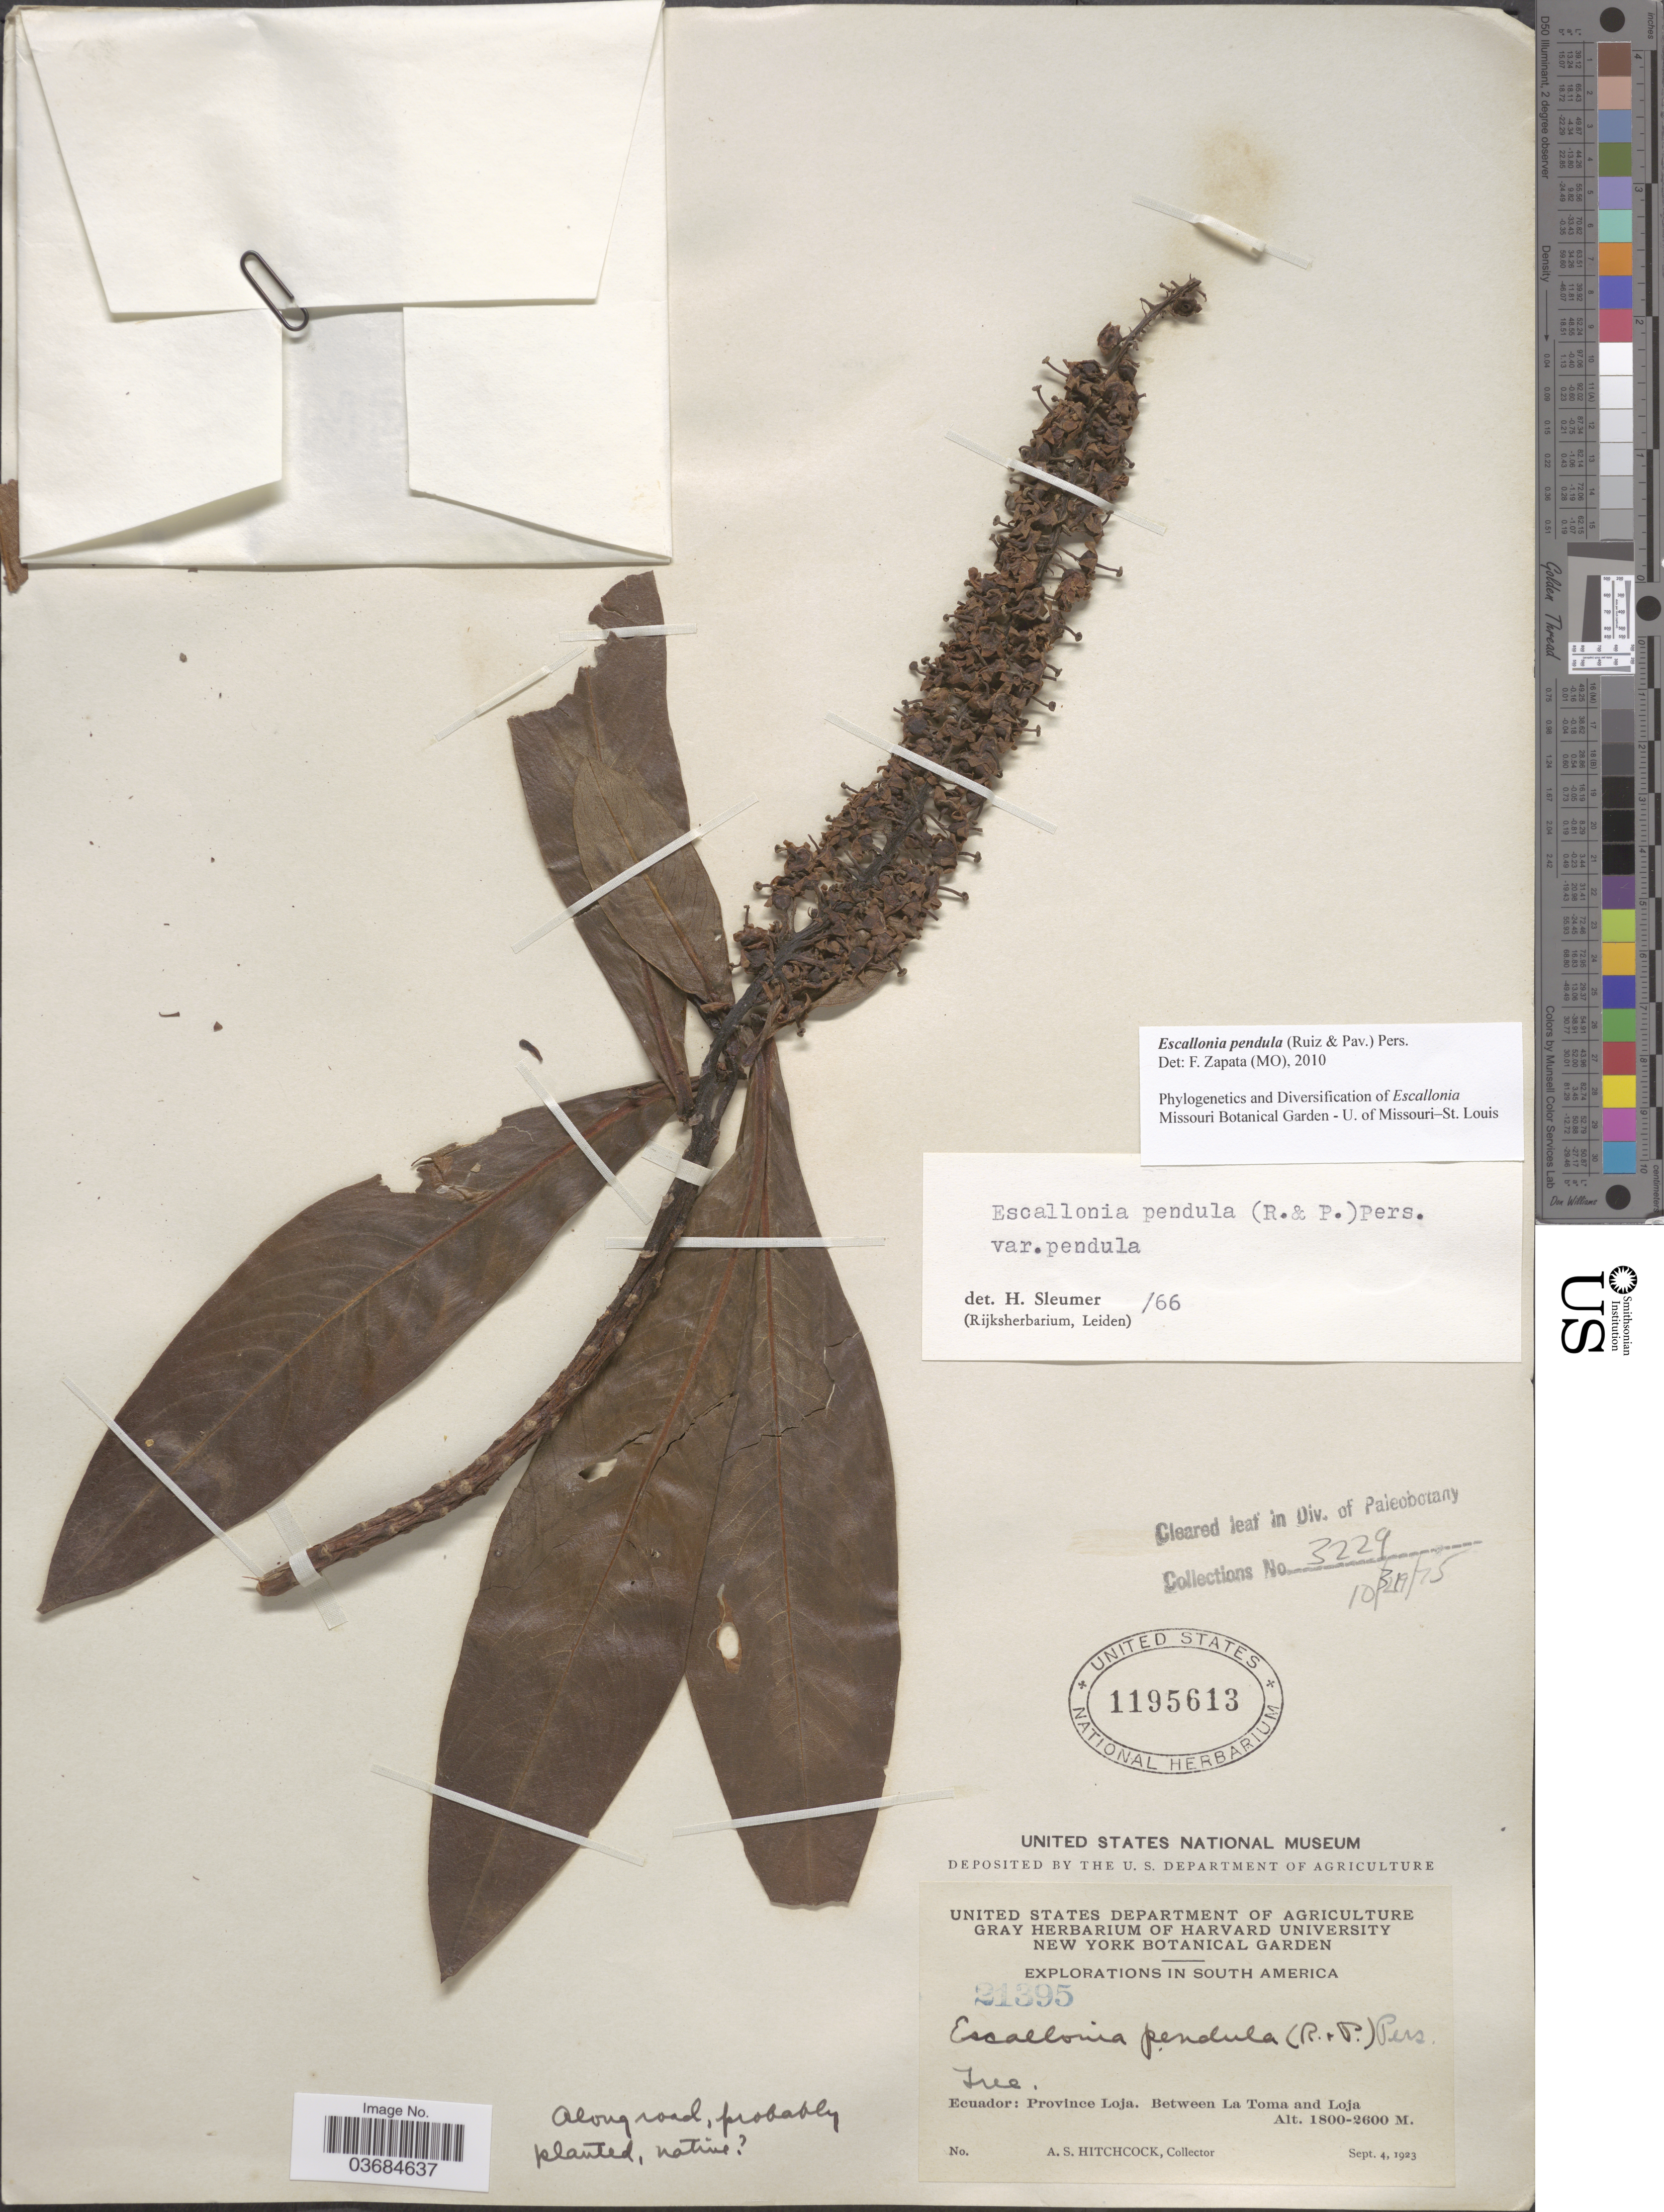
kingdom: Plantae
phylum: Tracheophyta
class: Magnoliopsida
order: Escalloniales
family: Escalloniaceae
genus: Escallonia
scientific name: Escallonia pendula var. pendula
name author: (Ruiz & Pav.) Pers.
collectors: A. S. Hitchcock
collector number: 21395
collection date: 1923-09-04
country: Ecuador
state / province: Loja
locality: Explorations in South America. Between La Toma and Loja.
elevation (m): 1800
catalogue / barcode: US 1195613